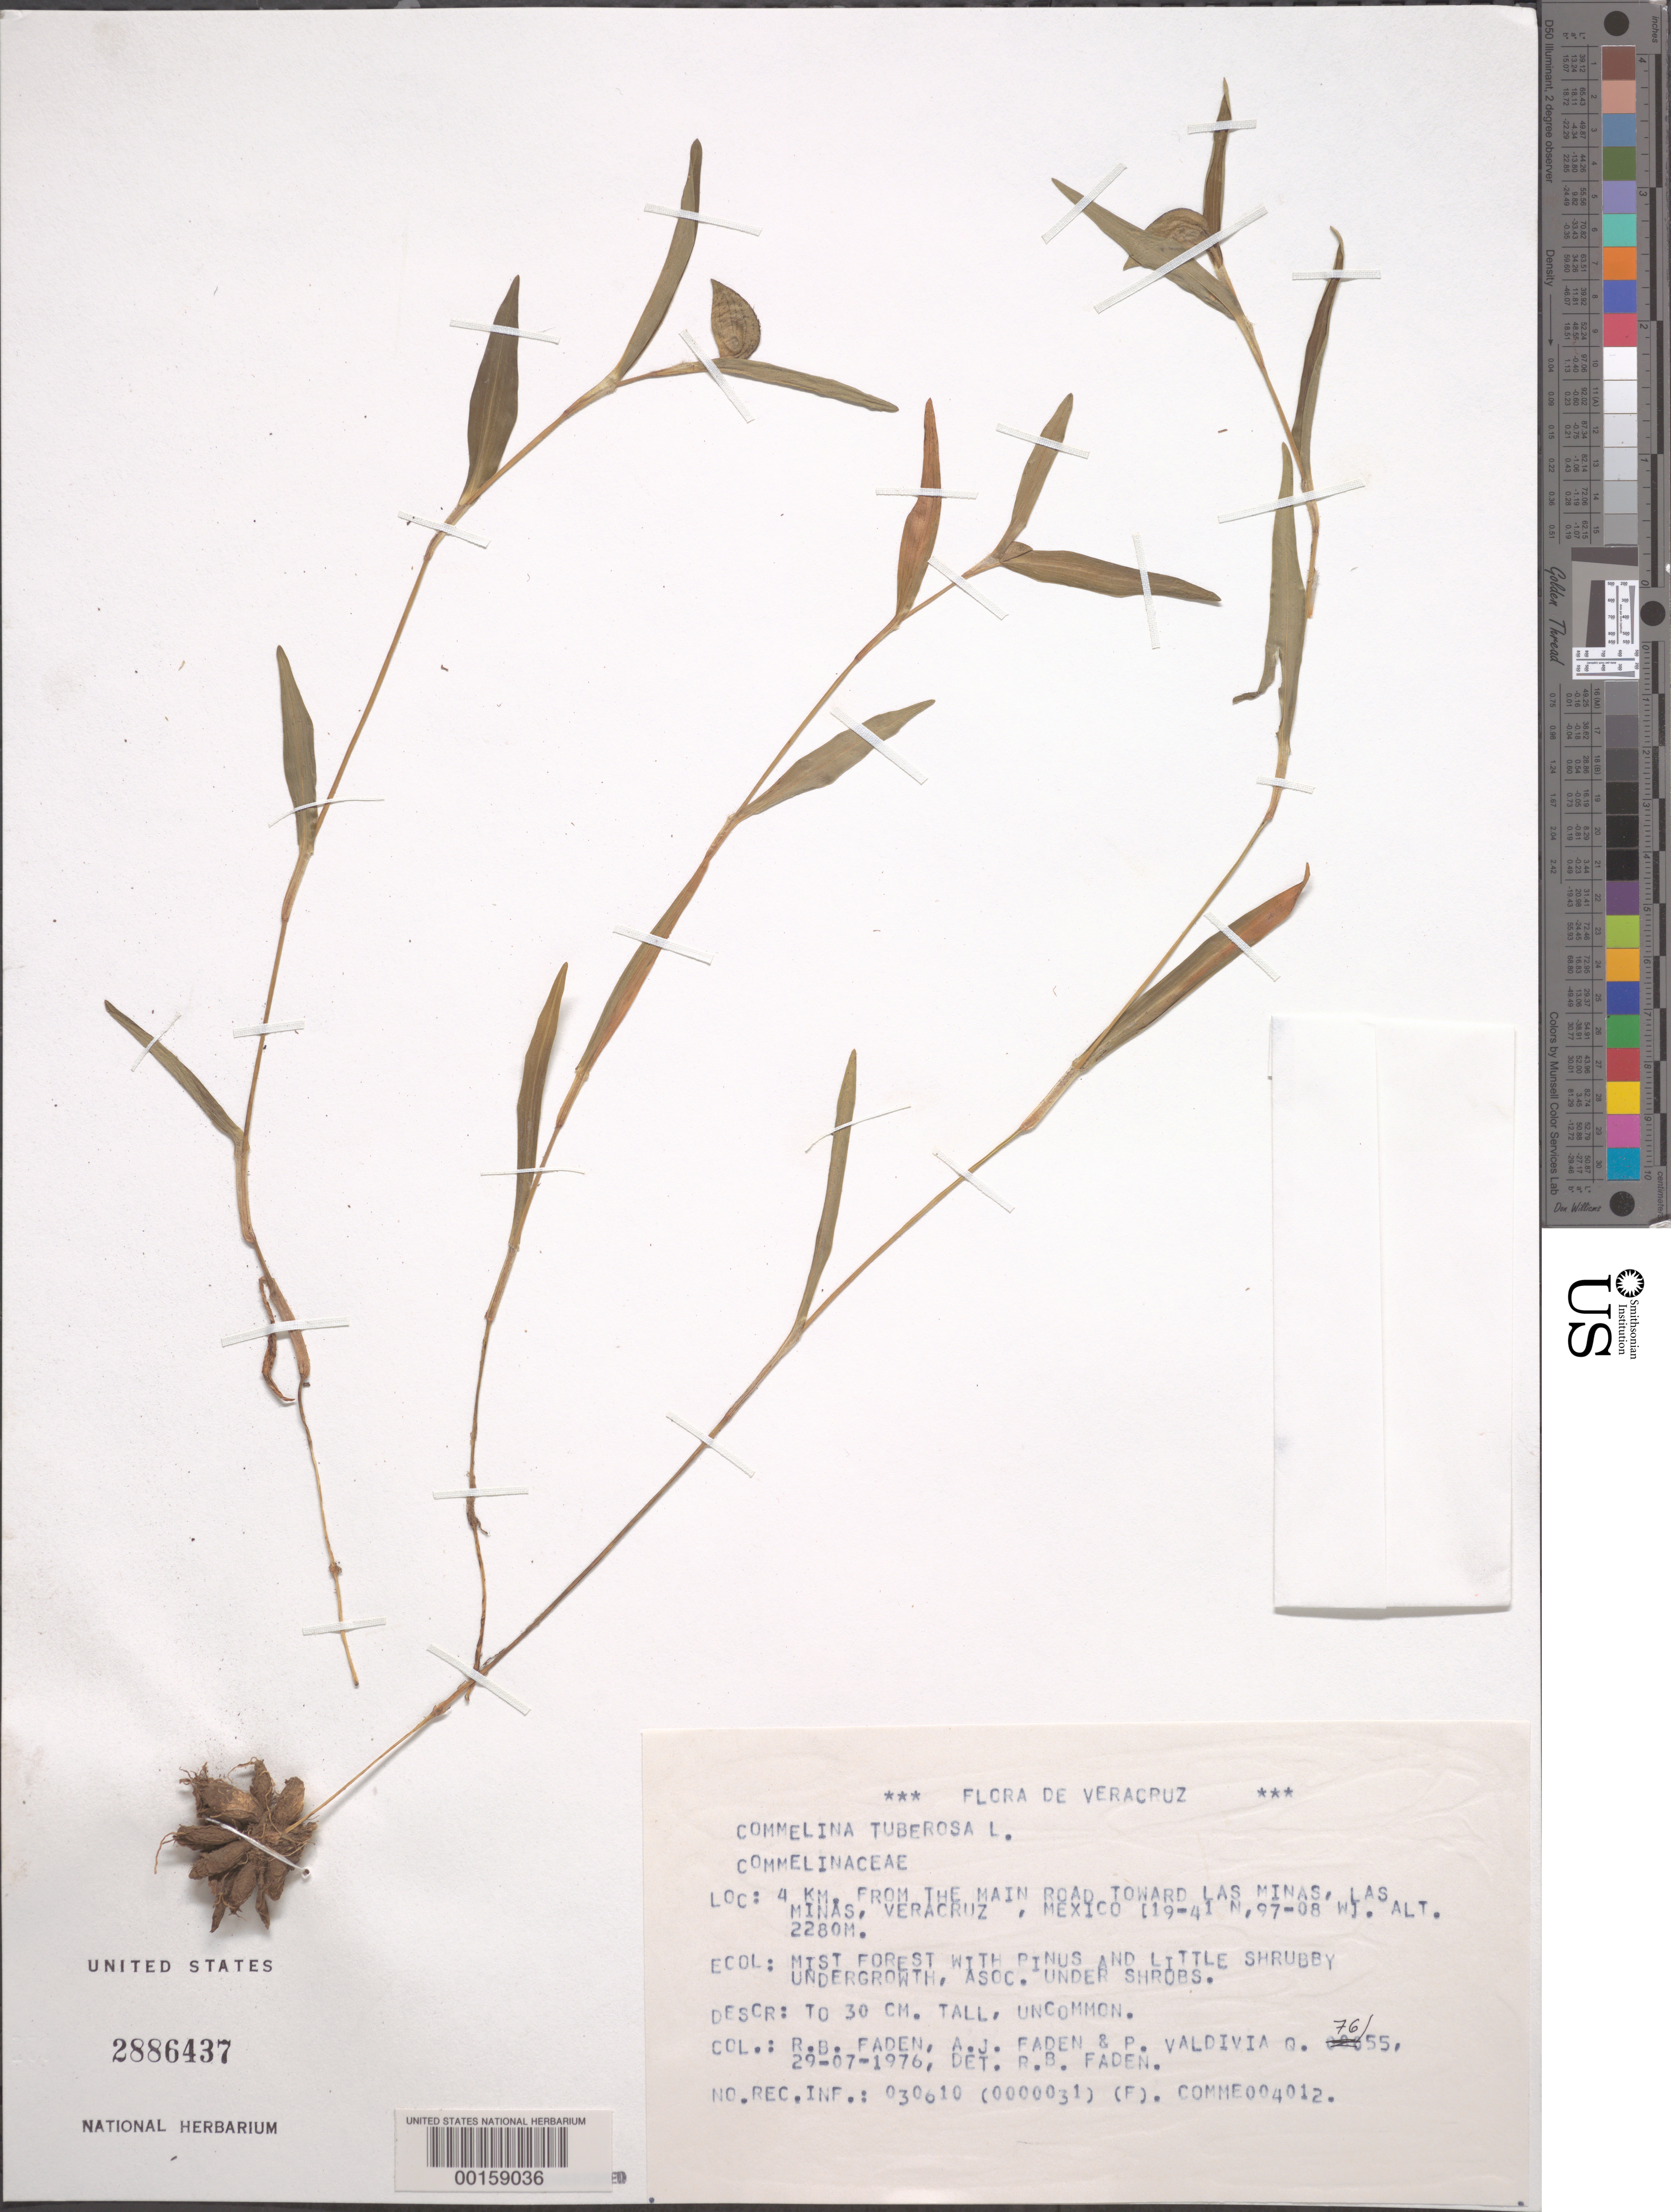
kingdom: Plantae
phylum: Tracheophyta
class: Liliopsida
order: Commelinales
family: Commelinaceae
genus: Commelina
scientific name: Commelina tuberosa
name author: L.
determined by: Faden, Robert B., (US), Smithsonian Institution - National Museum of Natural History (UNITED STATES)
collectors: R. B. Faden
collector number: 76/55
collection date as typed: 29 Jul 1976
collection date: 1976-07-29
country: Mexico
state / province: Veracruz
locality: Las Minas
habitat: Mist forest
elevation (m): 2280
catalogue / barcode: US 2886437